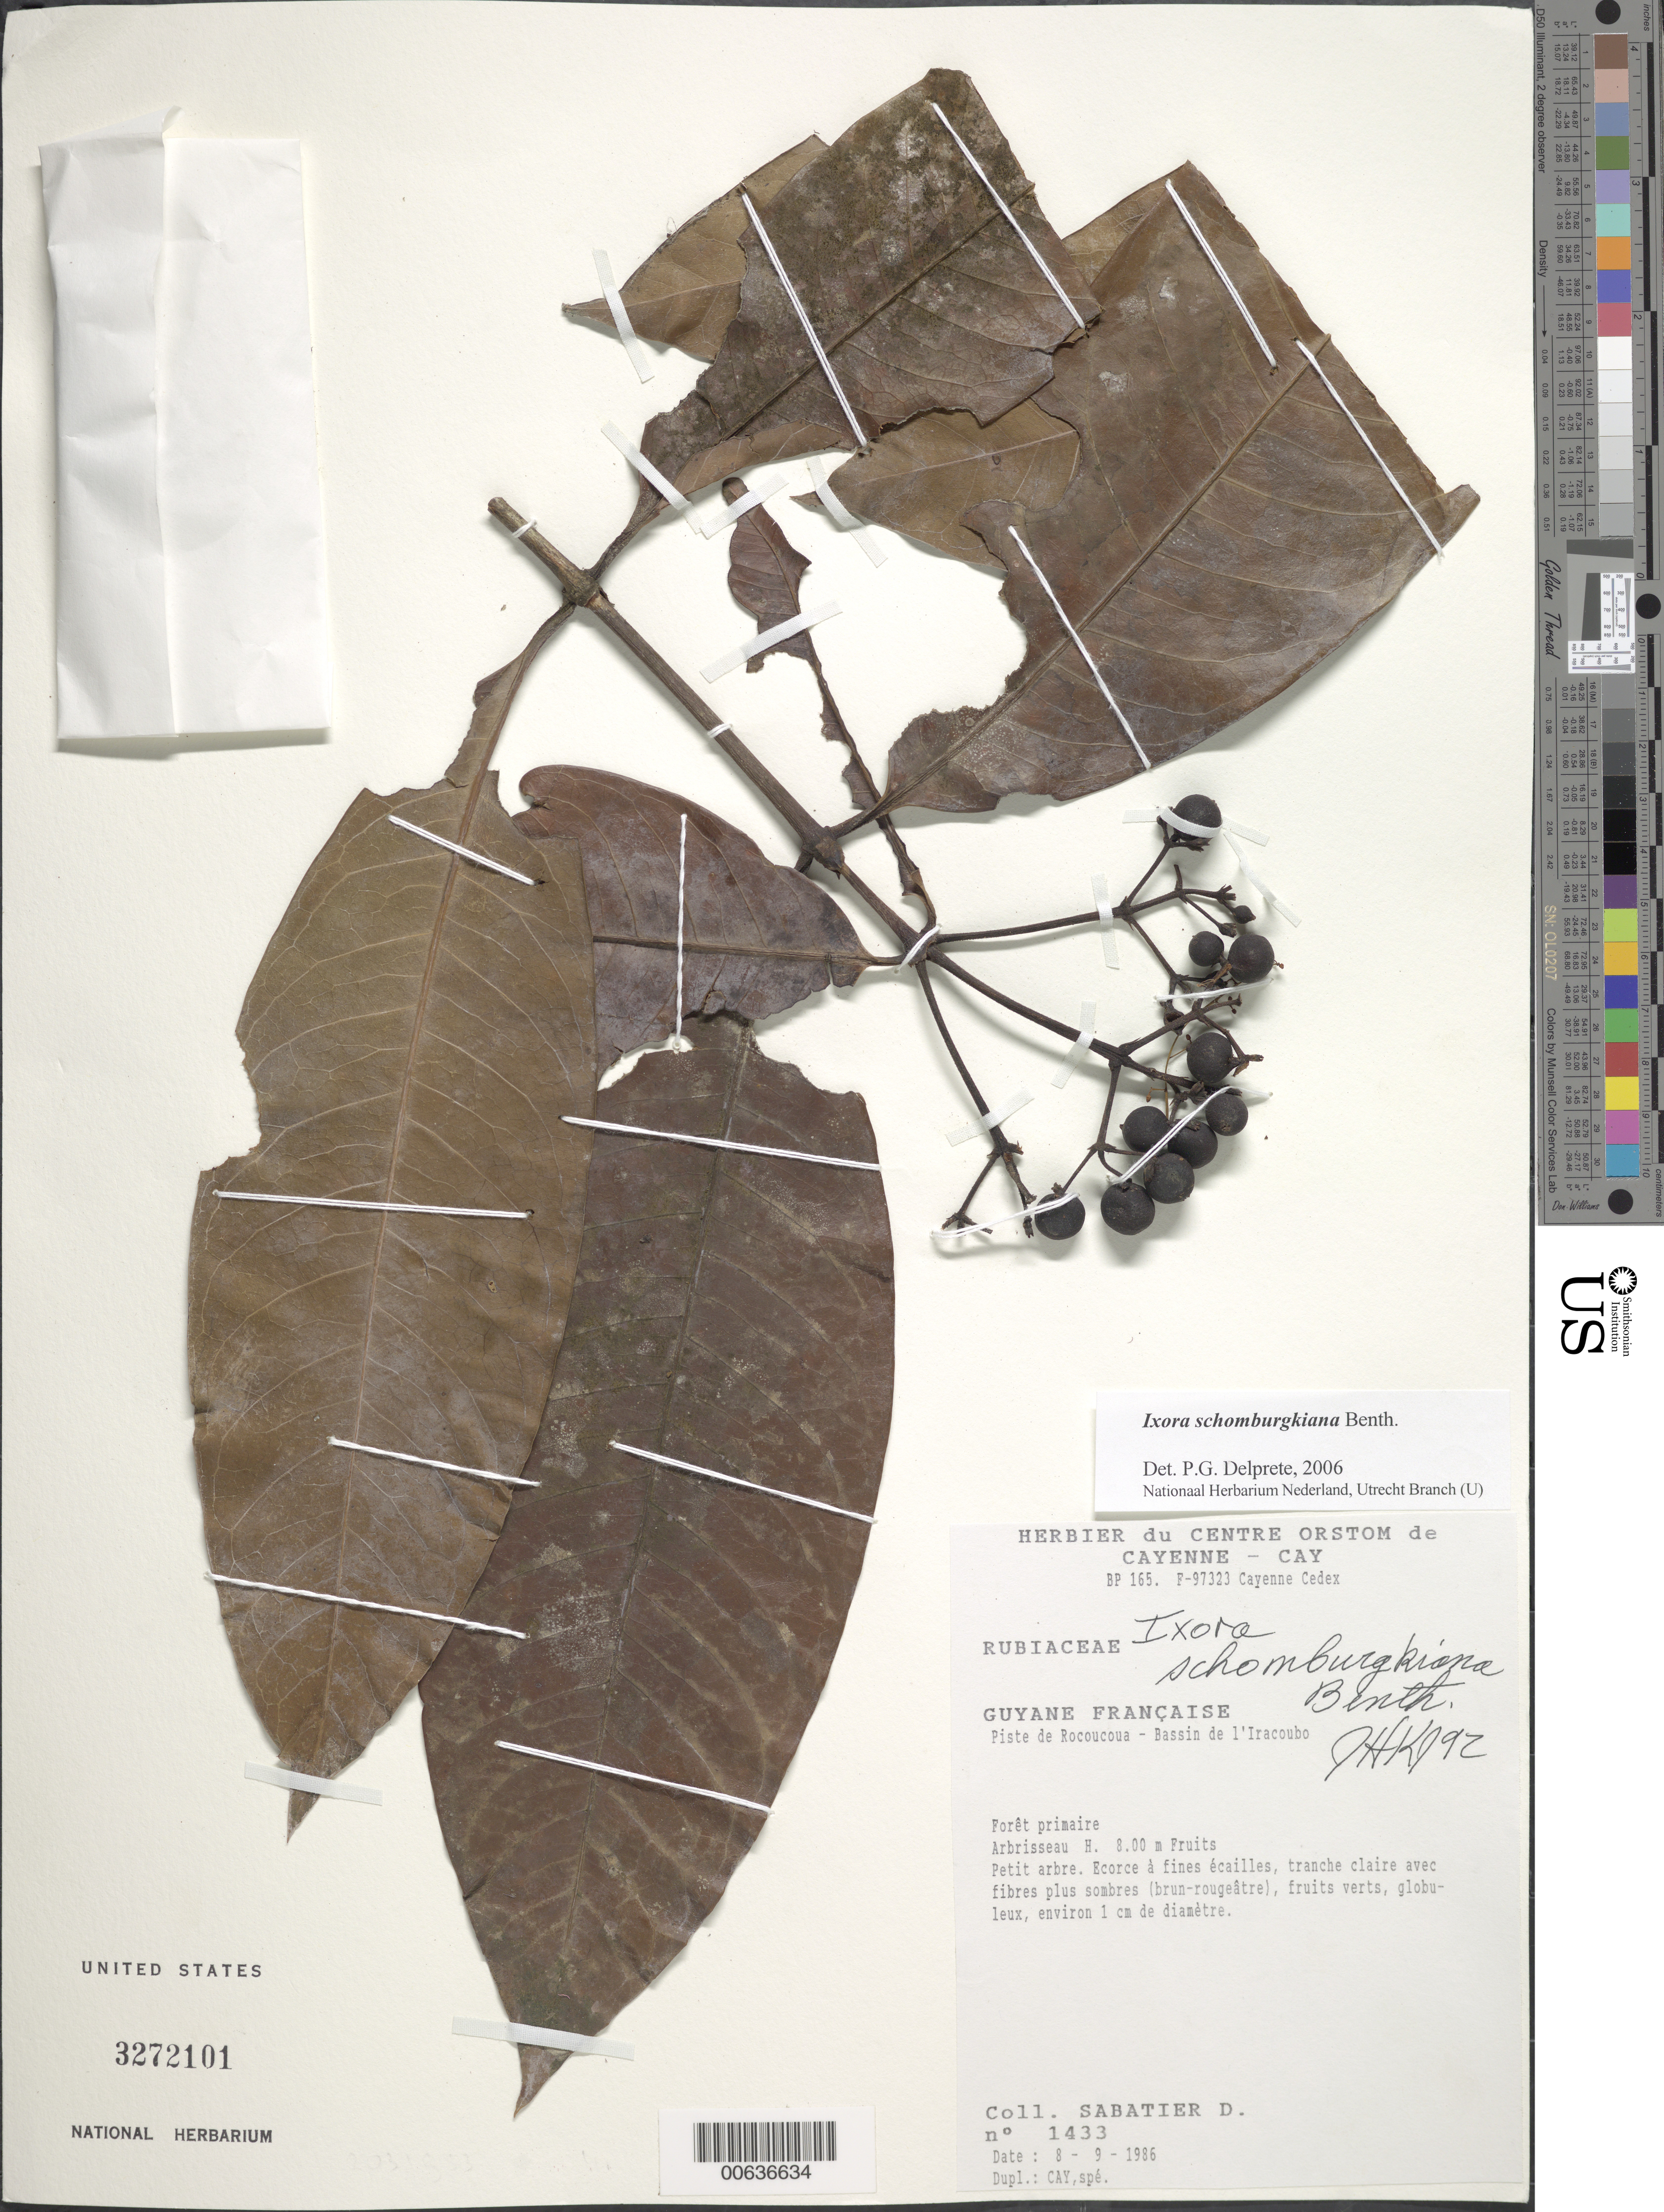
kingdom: Plantae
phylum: Tracheophyta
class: Magnoliopsida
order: Gentianales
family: Rubiaceae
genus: Ixora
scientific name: Ixora schomburgkiana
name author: Benth.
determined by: Delprete, P. G., Herb. de Guyane Cay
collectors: D. Sabatier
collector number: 1433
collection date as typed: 8-Sep-86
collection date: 1986-09-08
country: French Guiana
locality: Piste de Rocoucoua, Bassin de l'Iracoubo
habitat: Primary forest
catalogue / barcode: US 3272101